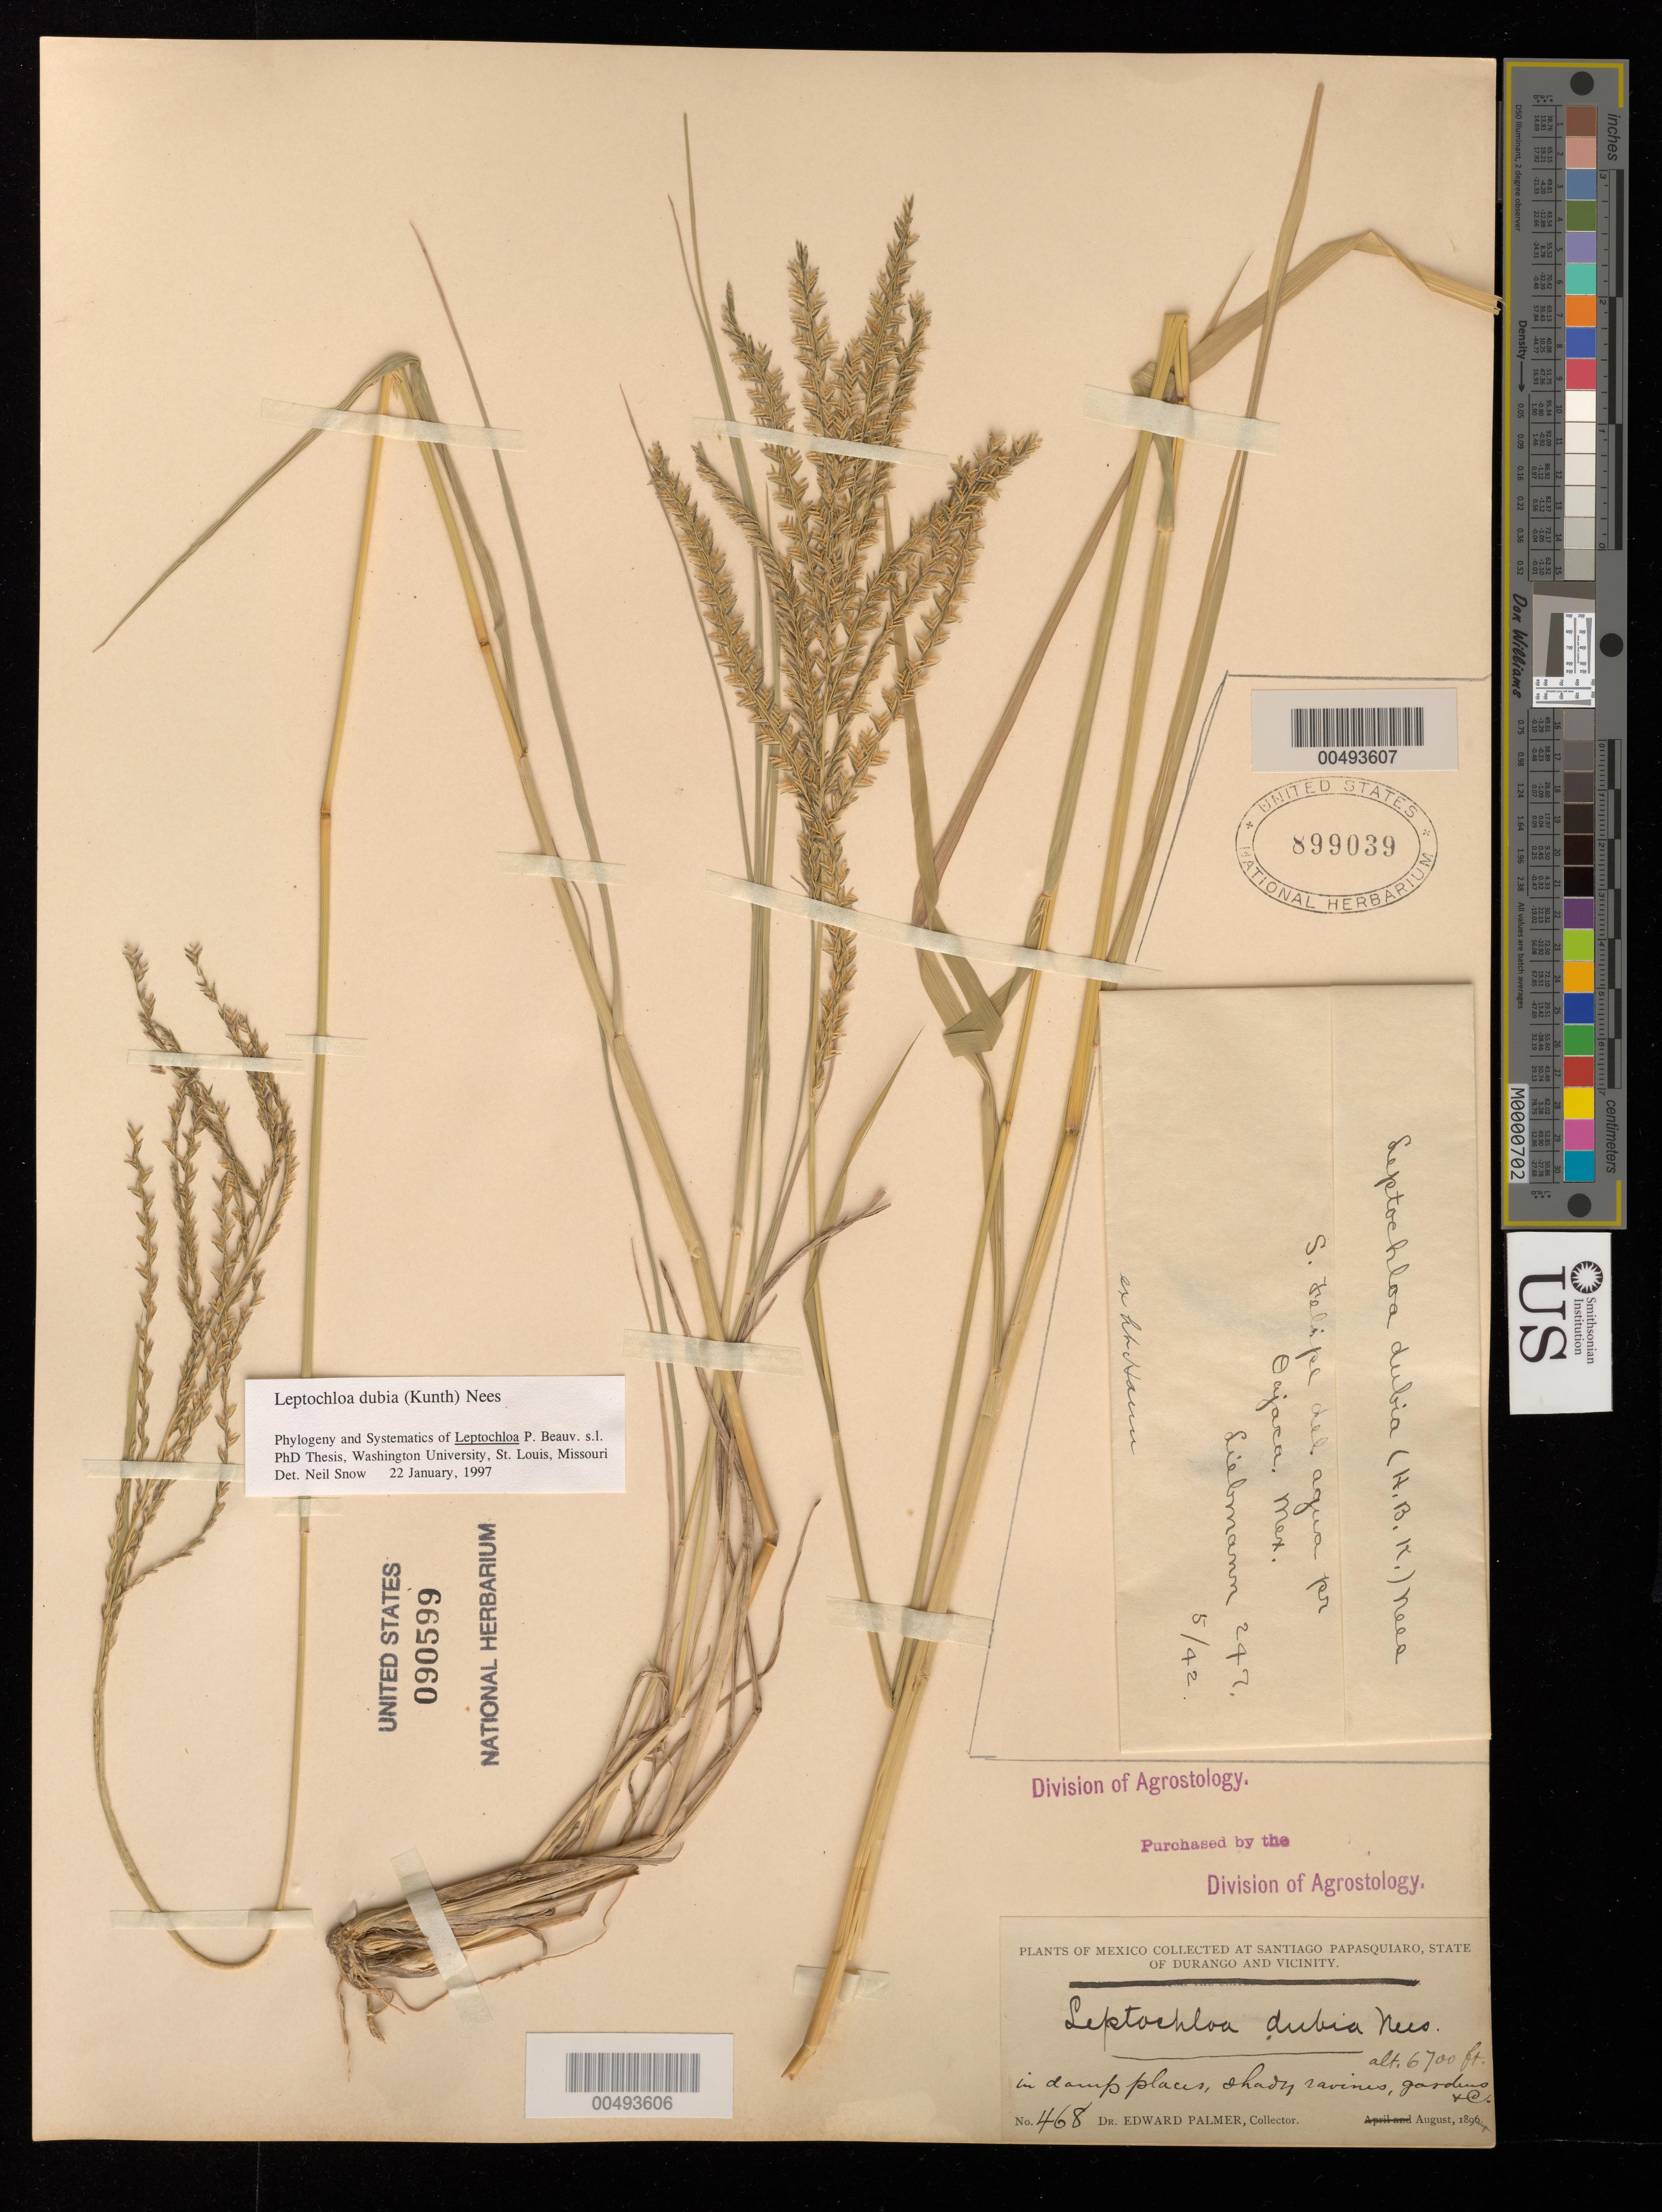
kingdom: Plantae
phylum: Tracheophyta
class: Liliopsida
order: Poales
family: Poaceae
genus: Disakisperma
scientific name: Disakisperma dubium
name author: (Kunth) P.M. Peterson & N. Snow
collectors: E. Palmer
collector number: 468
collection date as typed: Aug 1896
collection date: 1896-08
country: Mexico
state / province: Durango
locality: At Santiago Papasquiaro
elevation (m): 2042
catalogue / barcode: US 90599